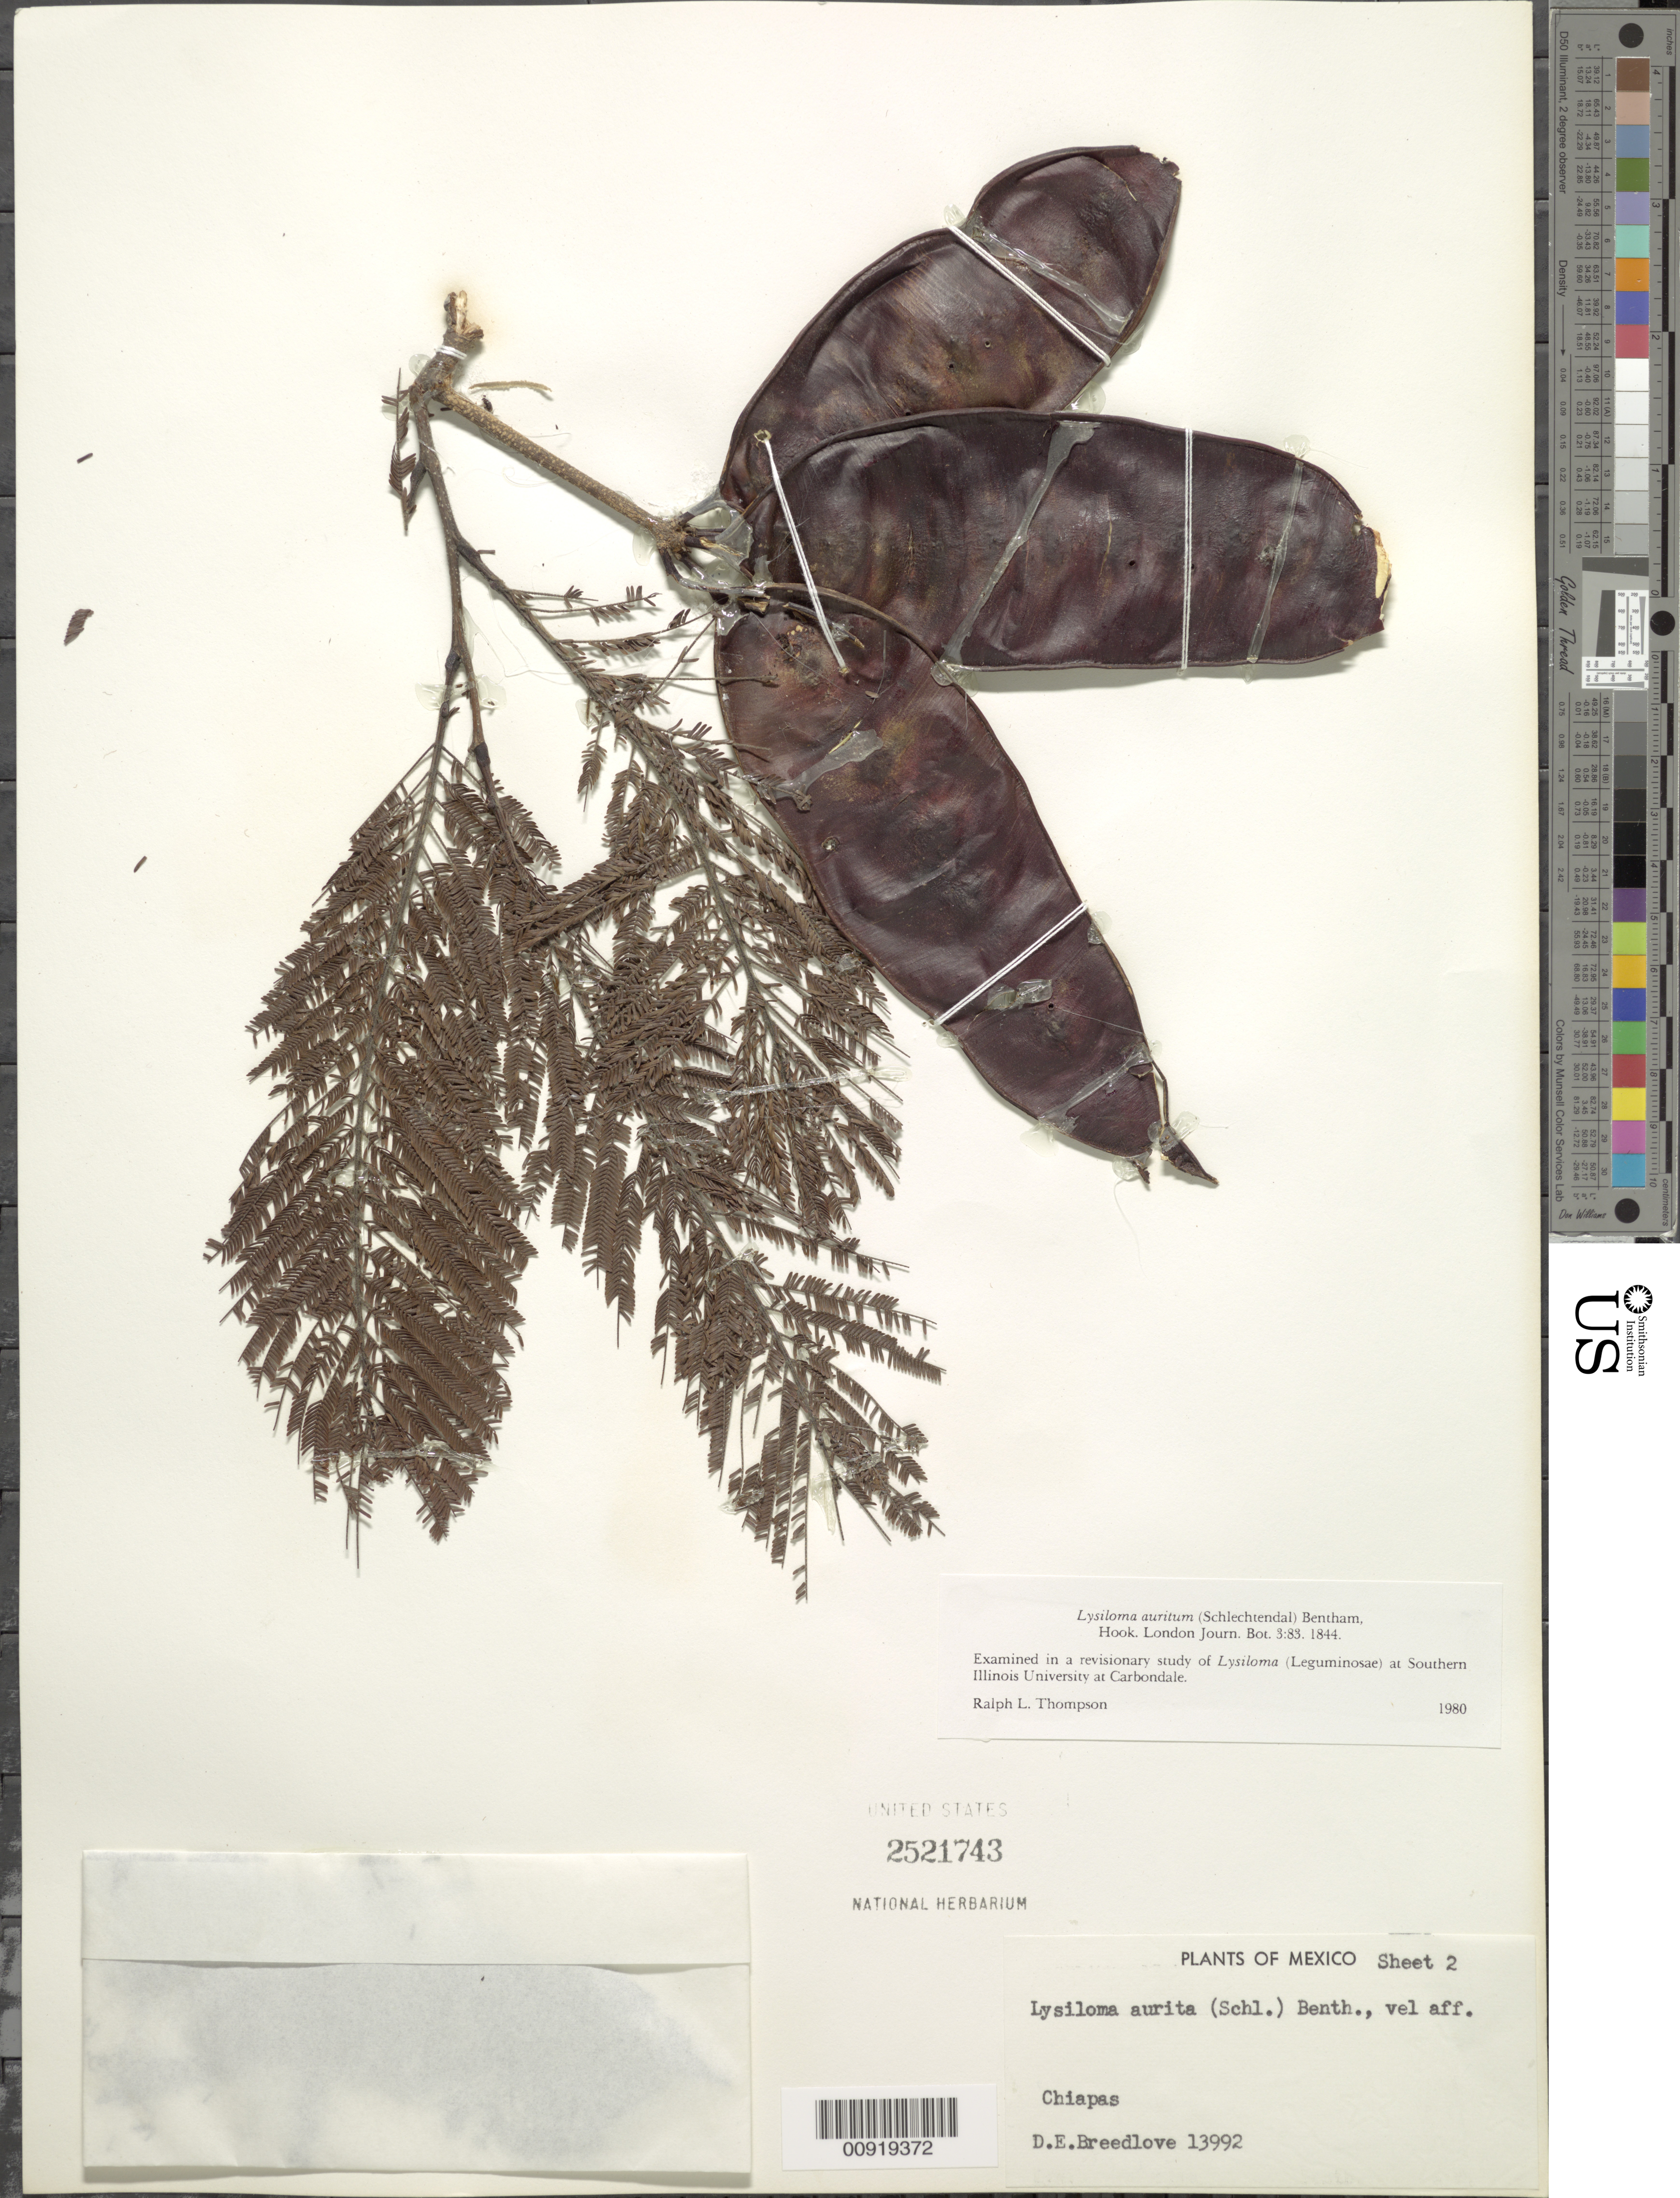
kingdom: Plantae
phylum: Tracheophyta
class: Magnoliopsida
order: Fabales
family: Fabaceae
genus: Lysiloma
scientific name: Lysiloma auritum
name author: (Schltdl.) Benth.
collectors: D. E. Breedlove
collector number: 13992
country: Mexico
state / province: Chiapas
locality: Chiapas.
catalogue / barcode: US 2521743